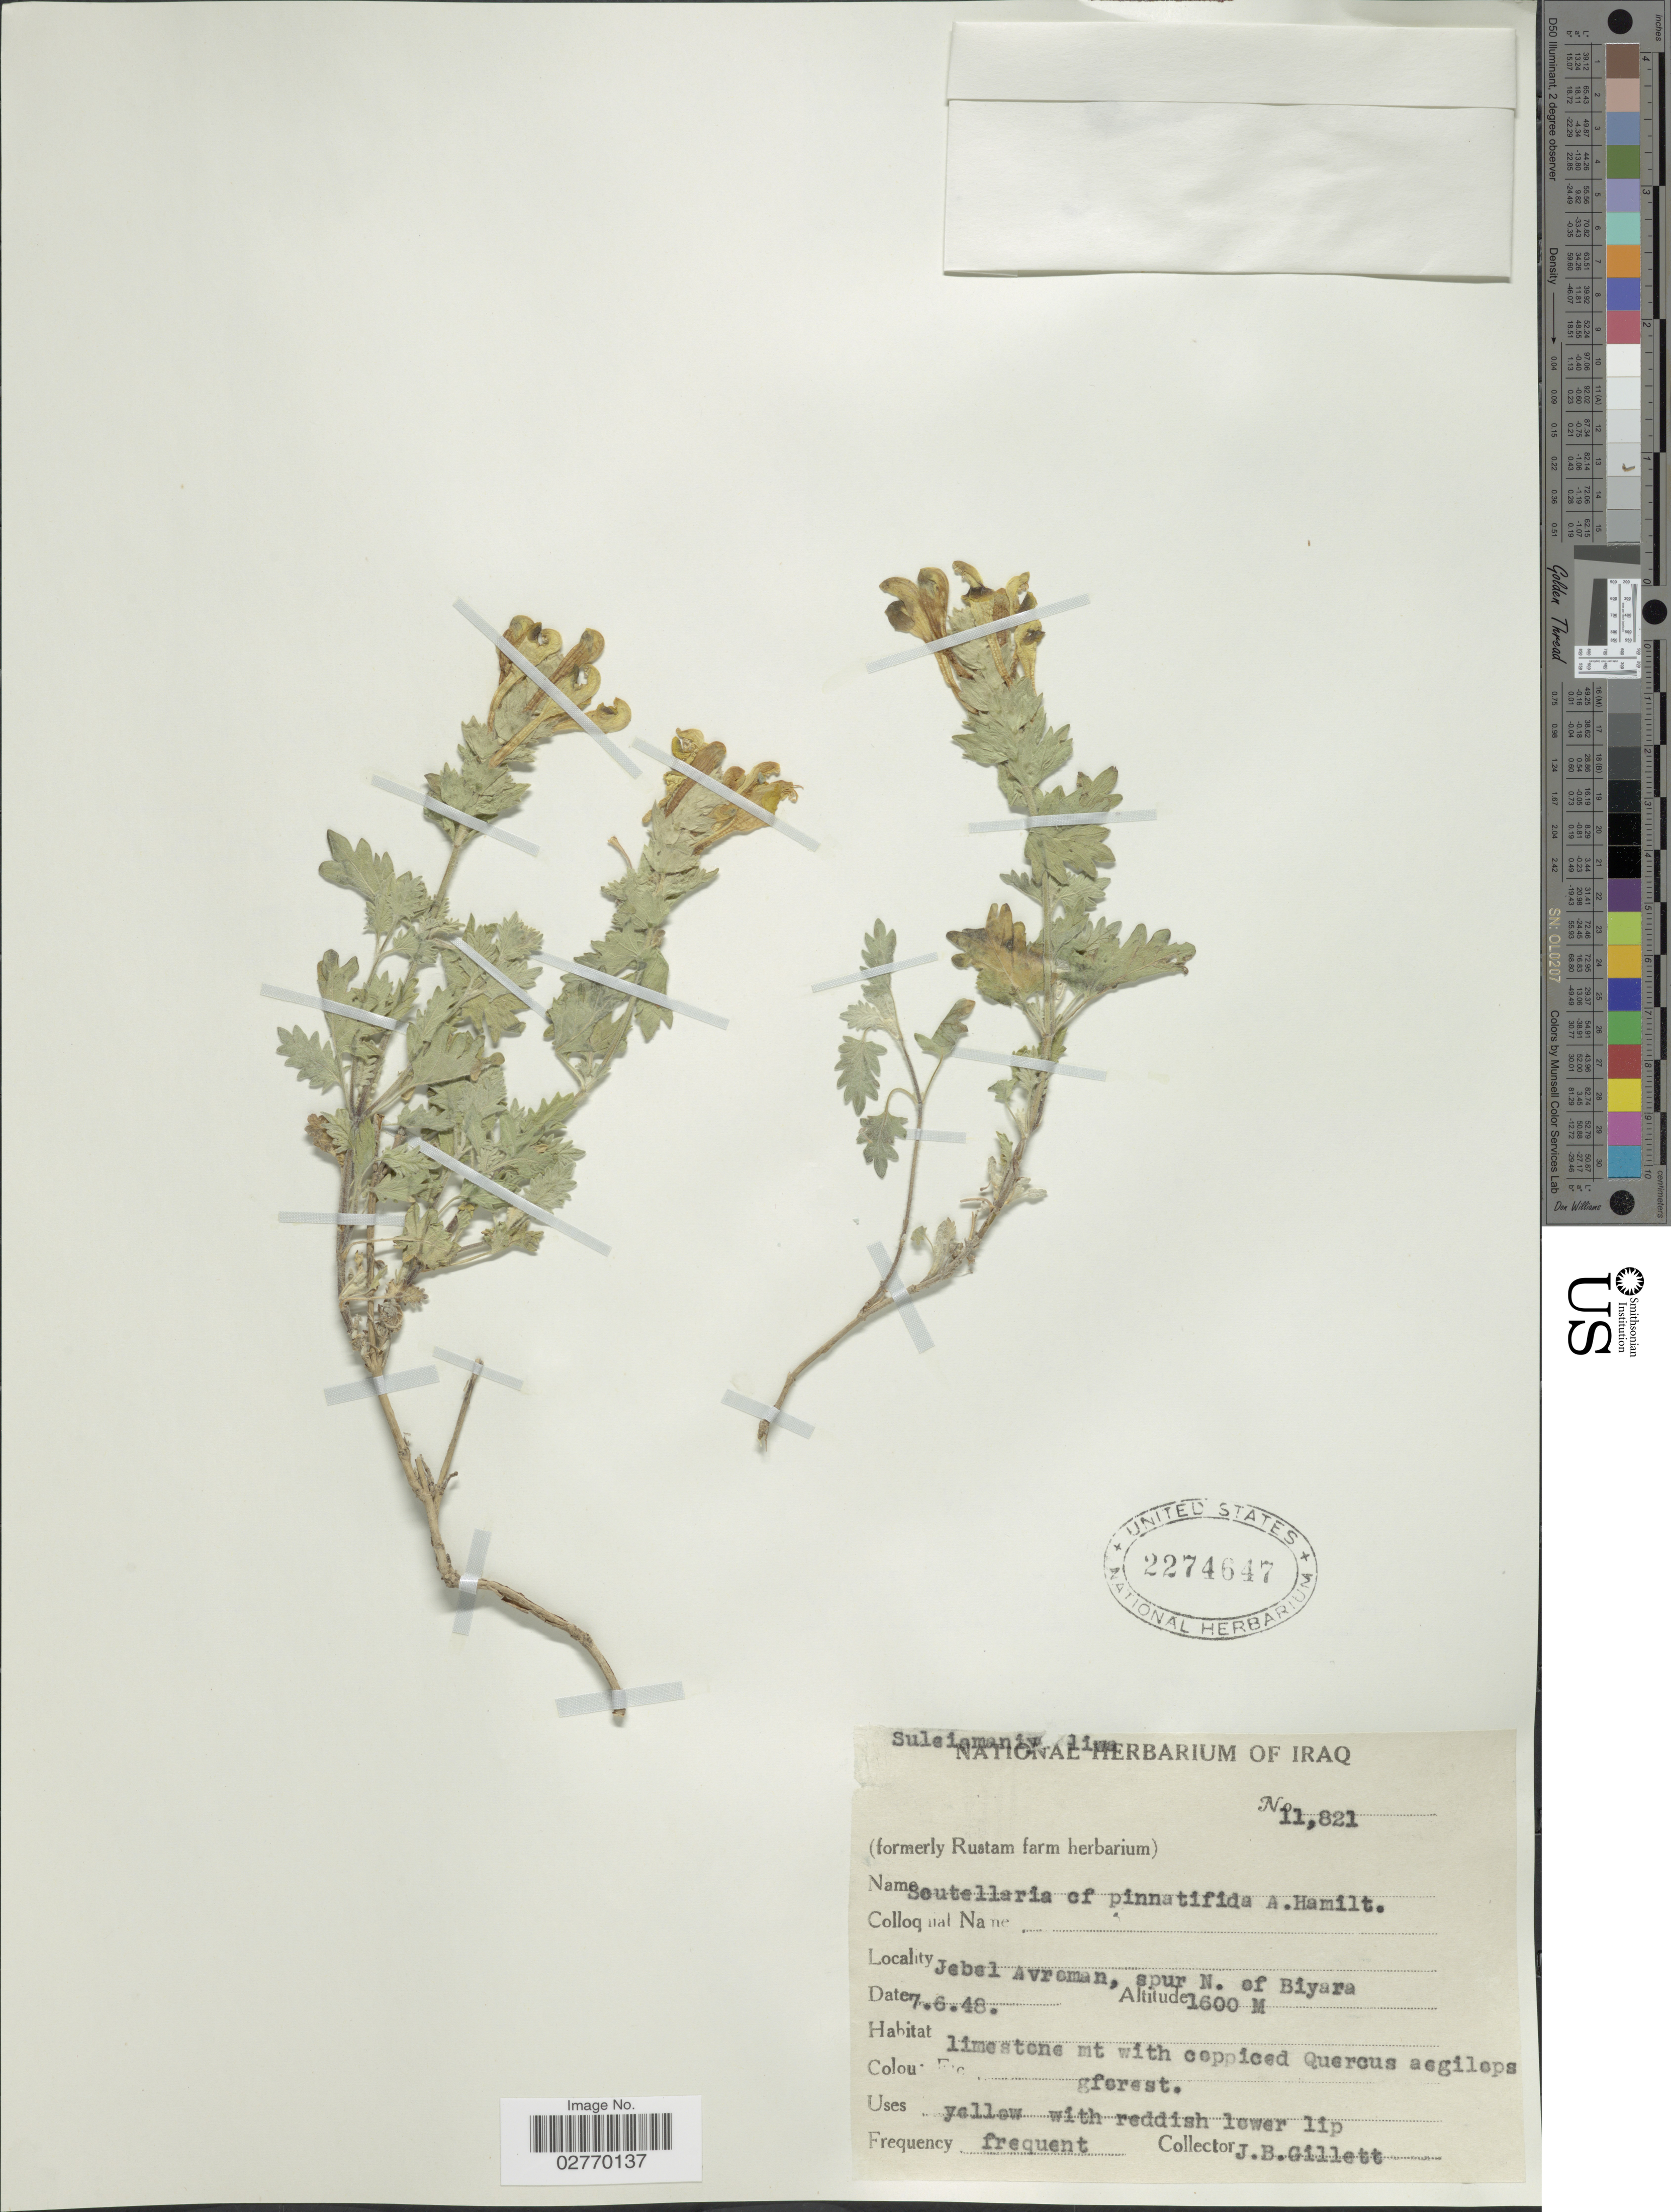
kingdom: Plantae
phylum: Tracheophyta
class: Magnoliopsida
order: Lamiales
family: Lamiaceae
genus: Scutellaria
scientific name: Scutellaria pinnatifida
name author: A. Ham.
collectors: J. B. Gillett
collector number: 11821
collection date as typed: Transcribed d/m/y: 7/6/48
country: Iraq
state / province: As Sulaymānīyah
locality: Jebel Avroman, spur N. of Biyara. Suleiamaniw [illegible text] liwa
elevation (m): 1600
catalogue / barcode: US 2274647